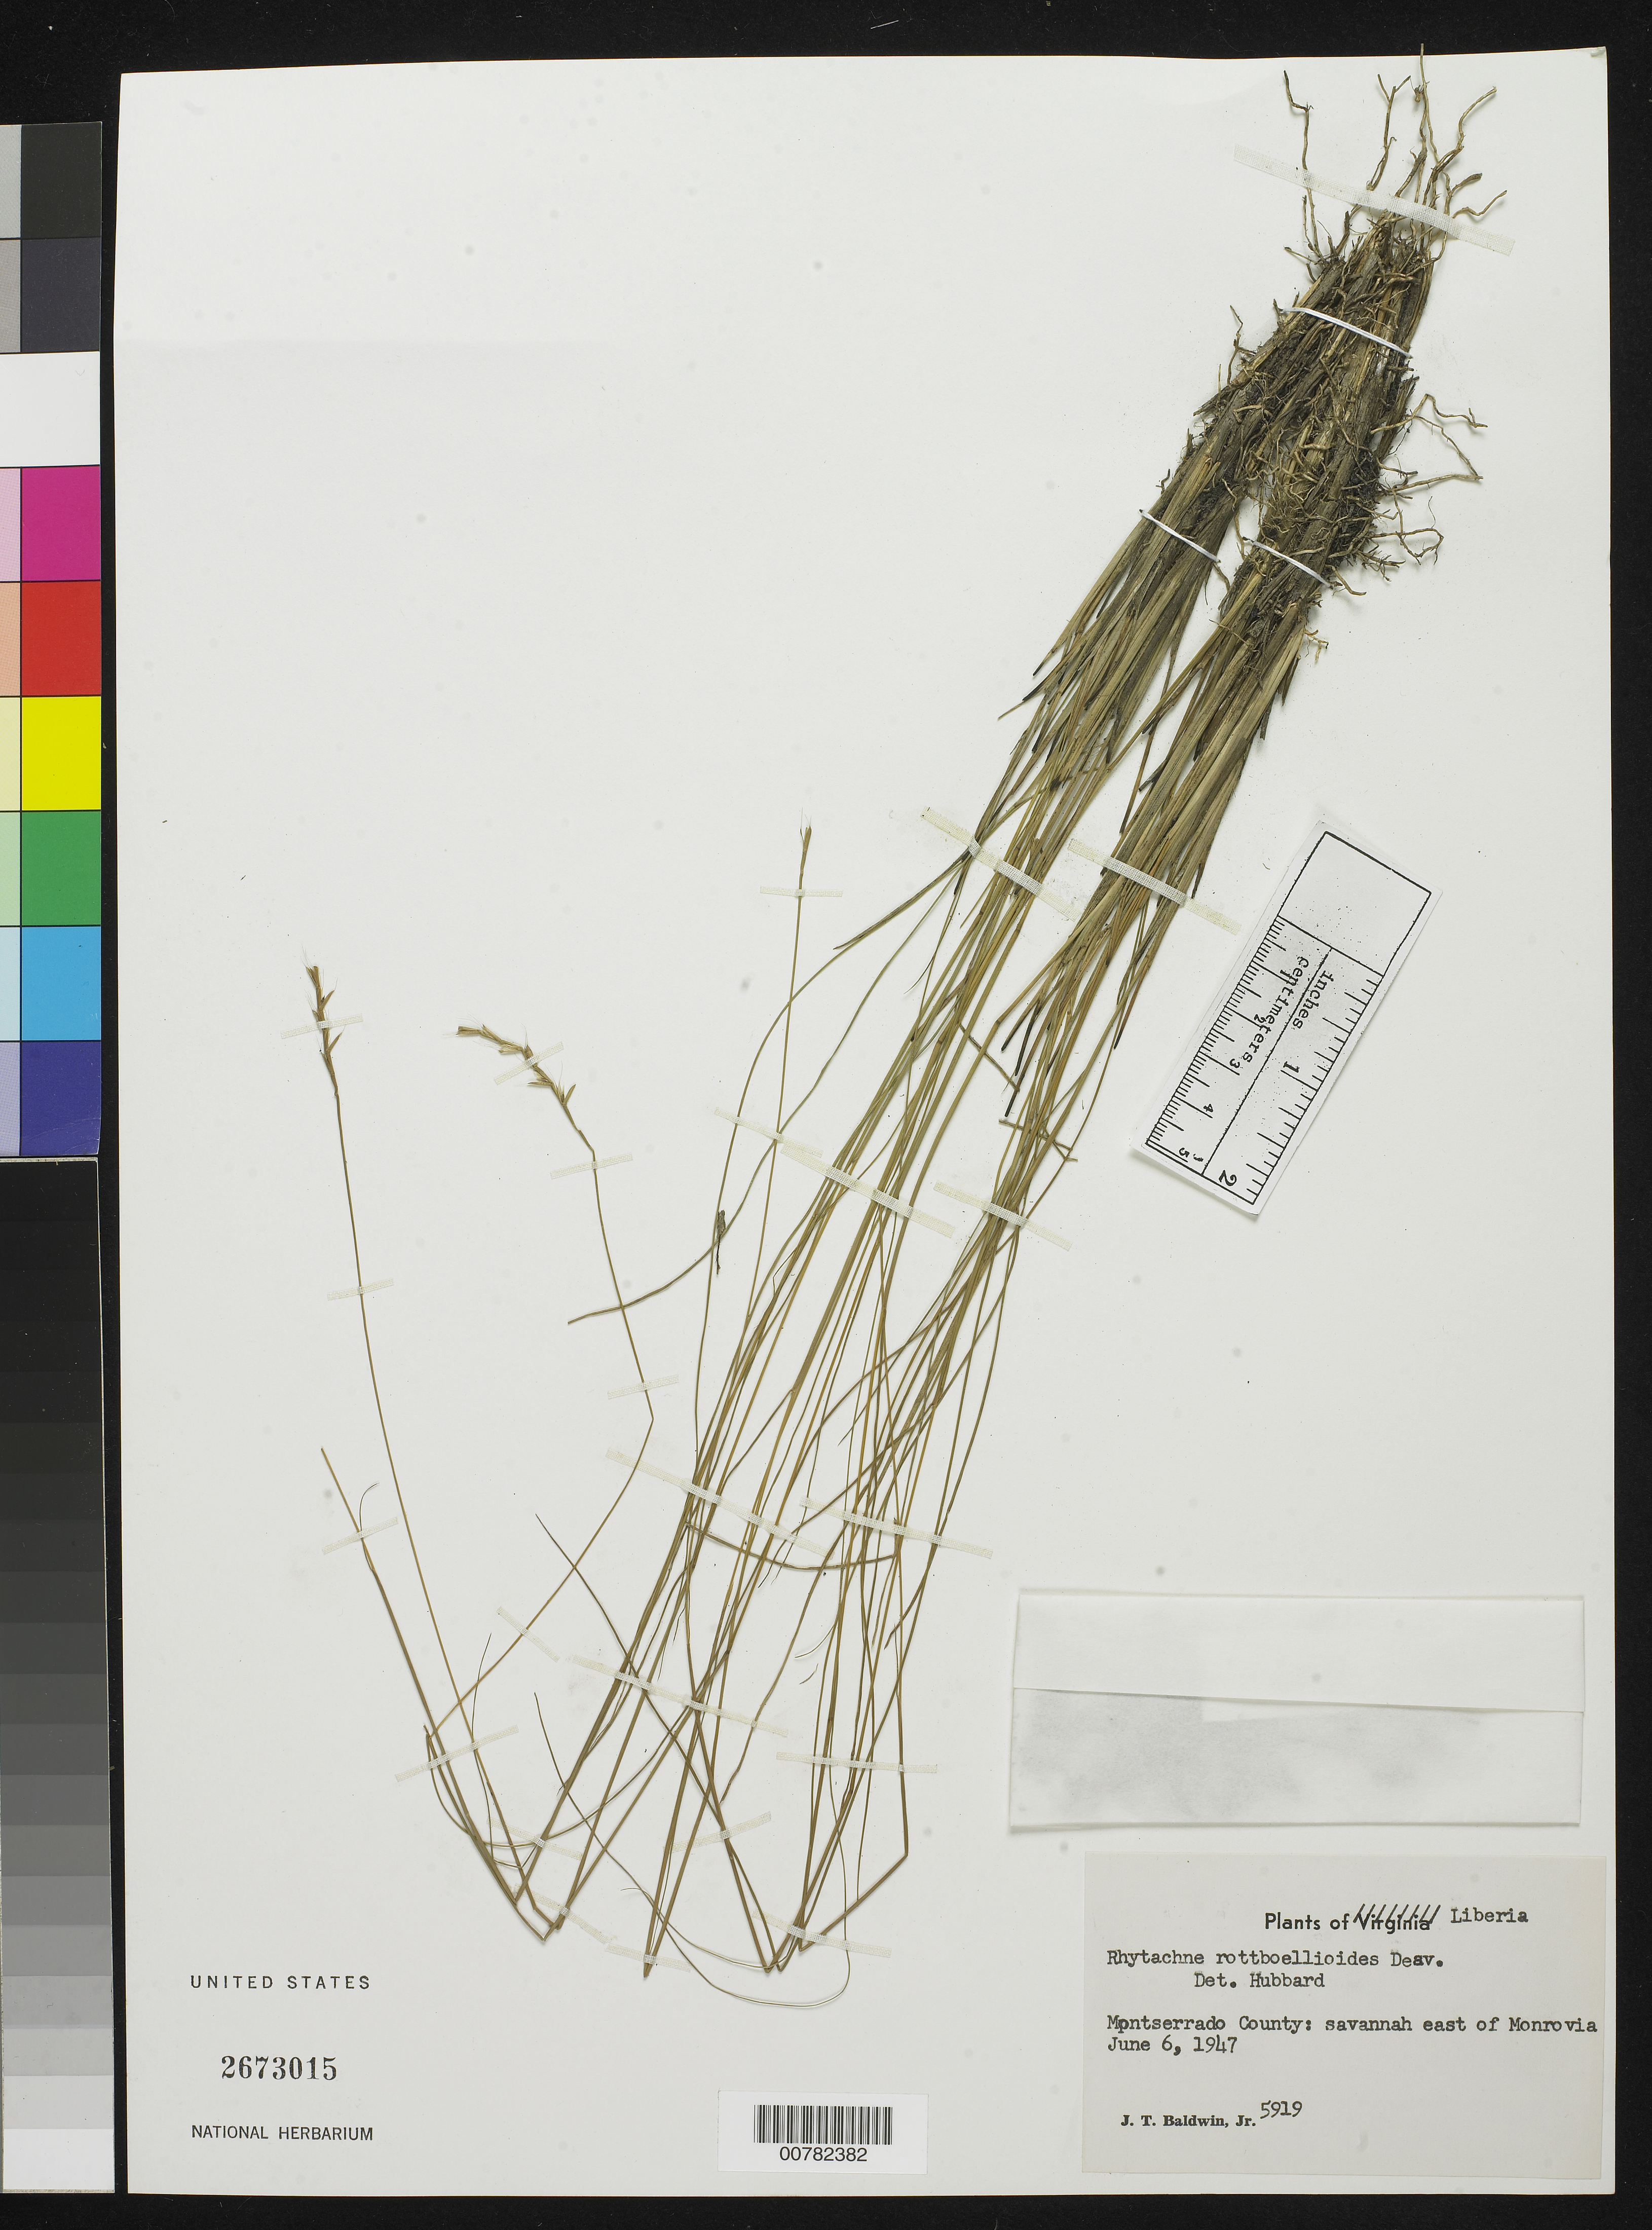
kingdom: Plantae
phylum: Tracheophyta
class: Liliopsida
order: Poales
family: Poaceae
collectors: J. T. Baldwin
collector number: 5919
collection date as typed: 6 Jun 1947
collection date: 1947-06-06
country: Liberia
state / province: Montserrado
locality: Monrovia, E of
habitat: savannah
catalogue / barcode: US 2673015